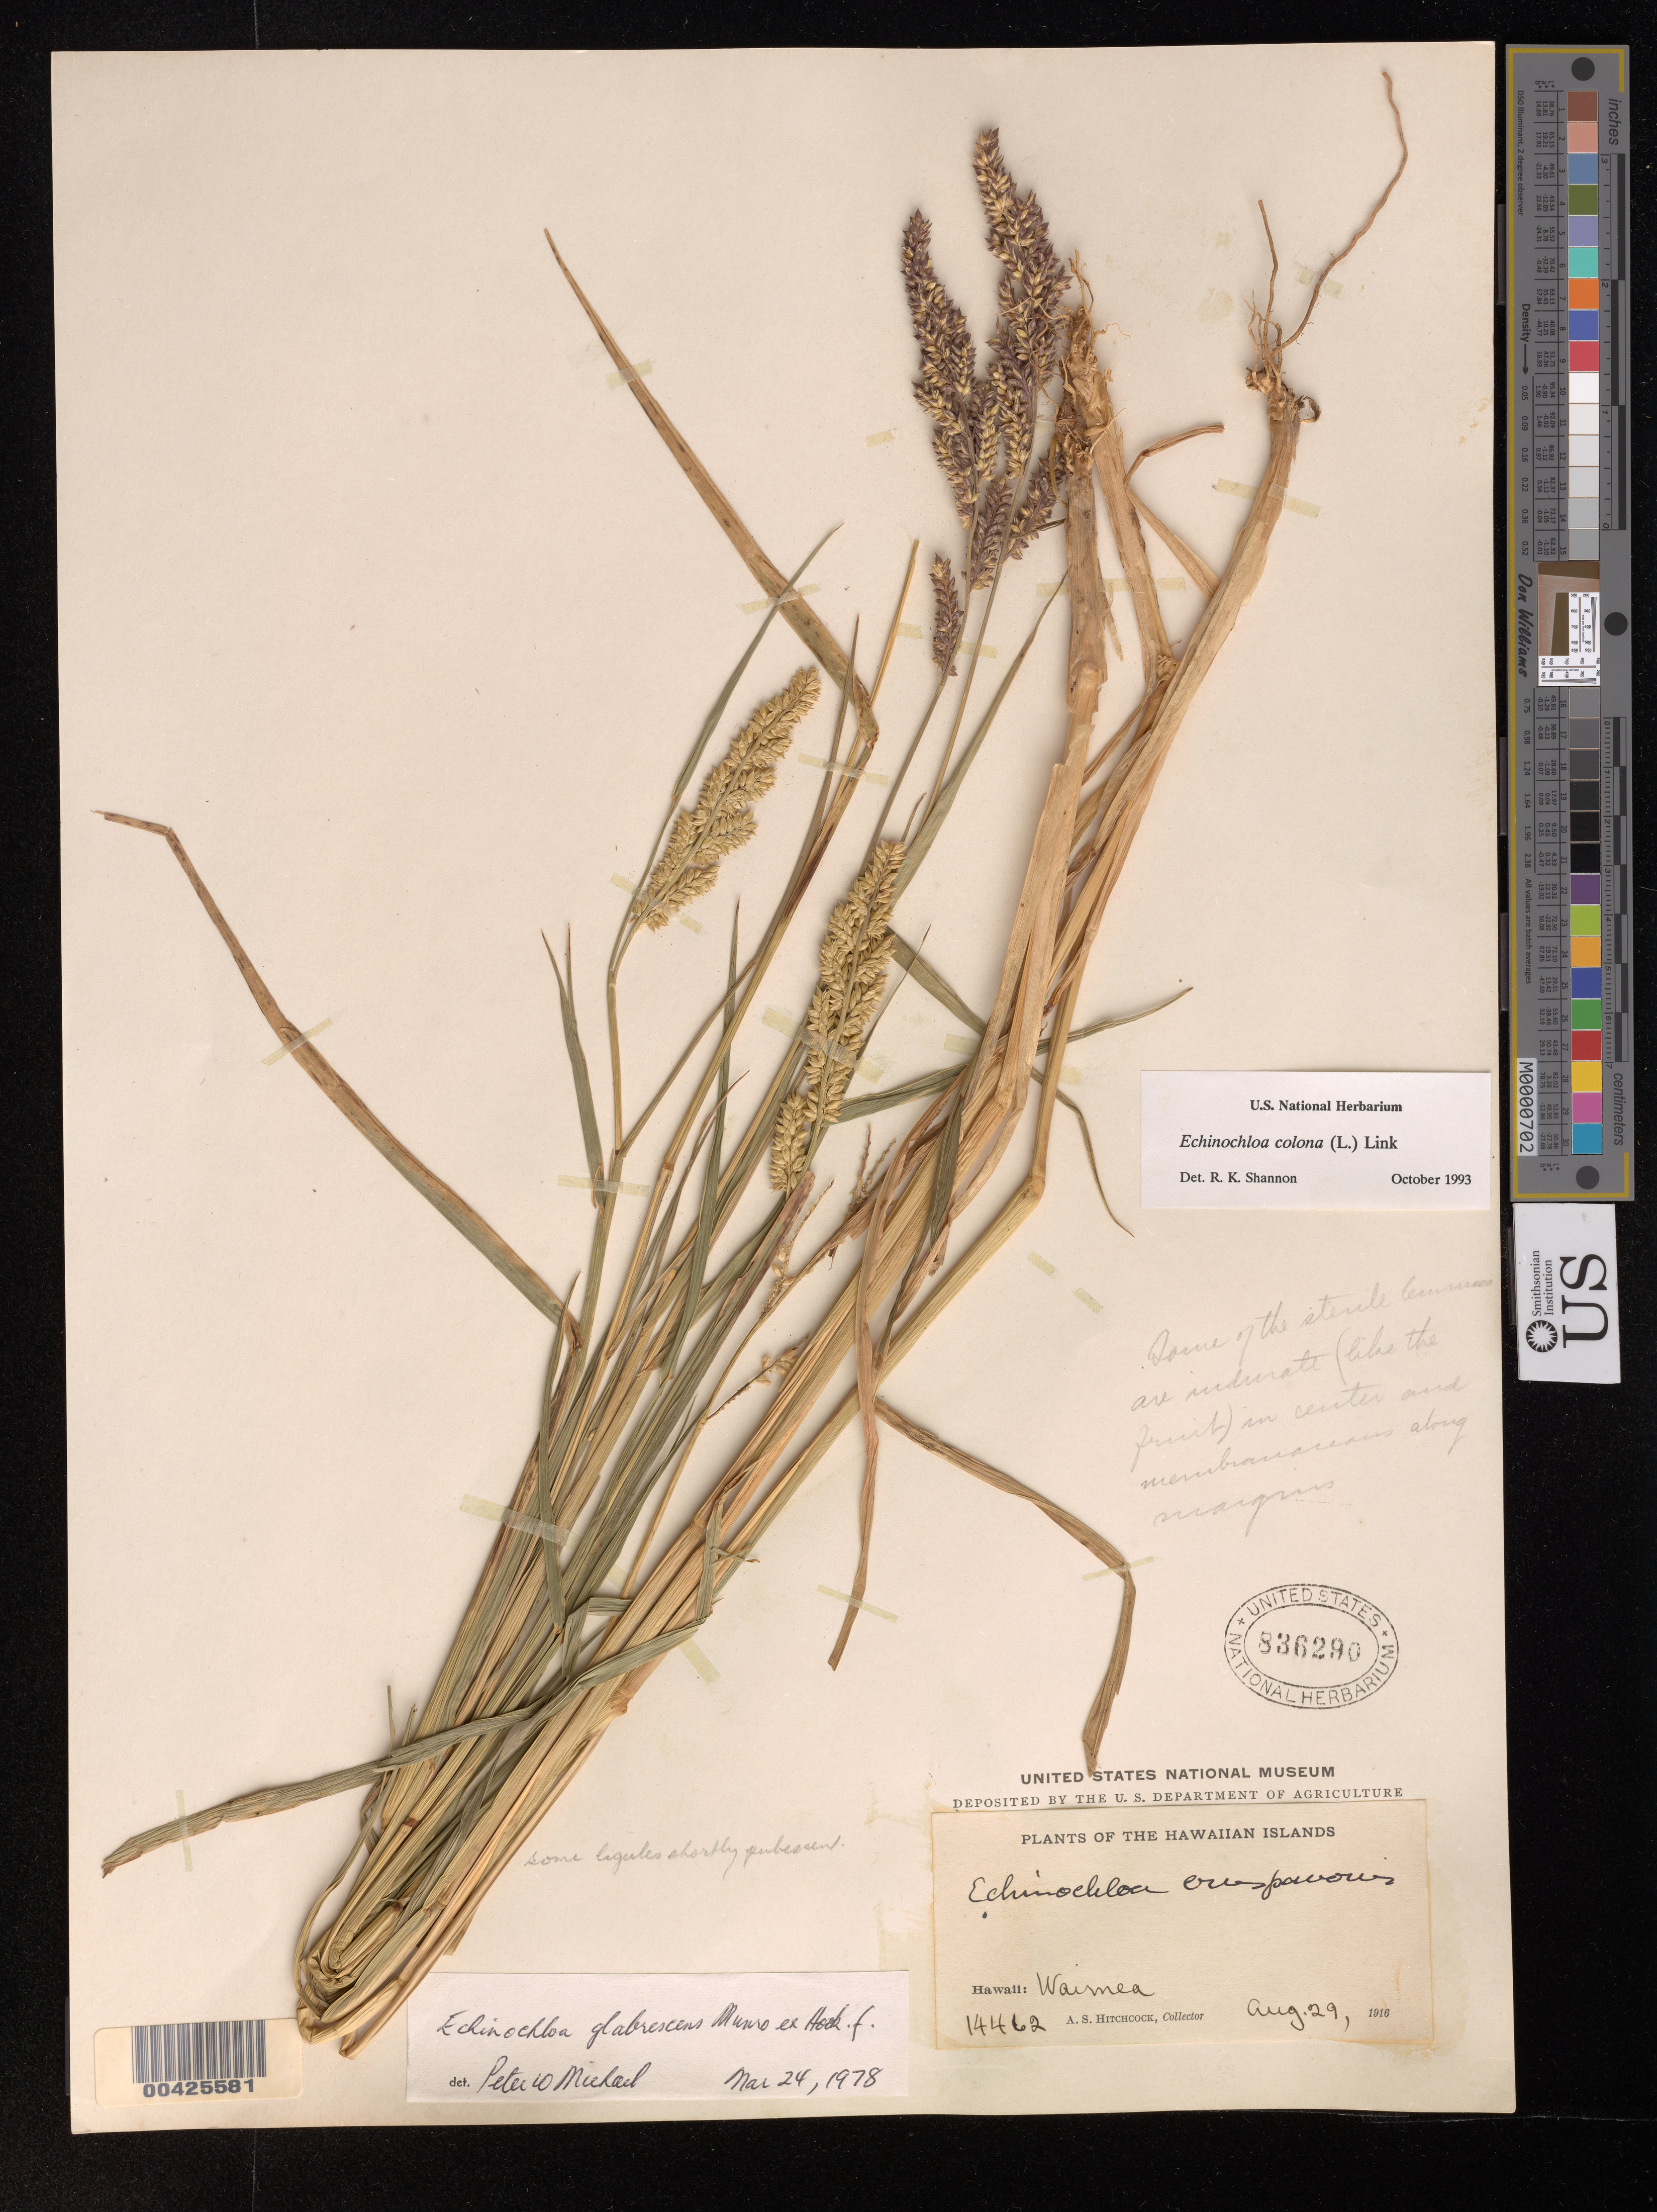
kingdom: Plantae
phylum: Tracheophyta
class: Liliopsida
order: Poales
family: Poaceae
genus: Echinochloa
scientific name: Echinochloa colona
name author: (L.) Link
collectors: A. S. Hitchcock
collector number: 14462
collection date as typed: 29 Aug 1916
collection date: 1916-08-29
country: United States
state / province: Hawaii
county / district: Kauai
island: Kaua'i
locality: Waimea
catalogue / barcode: US 836298